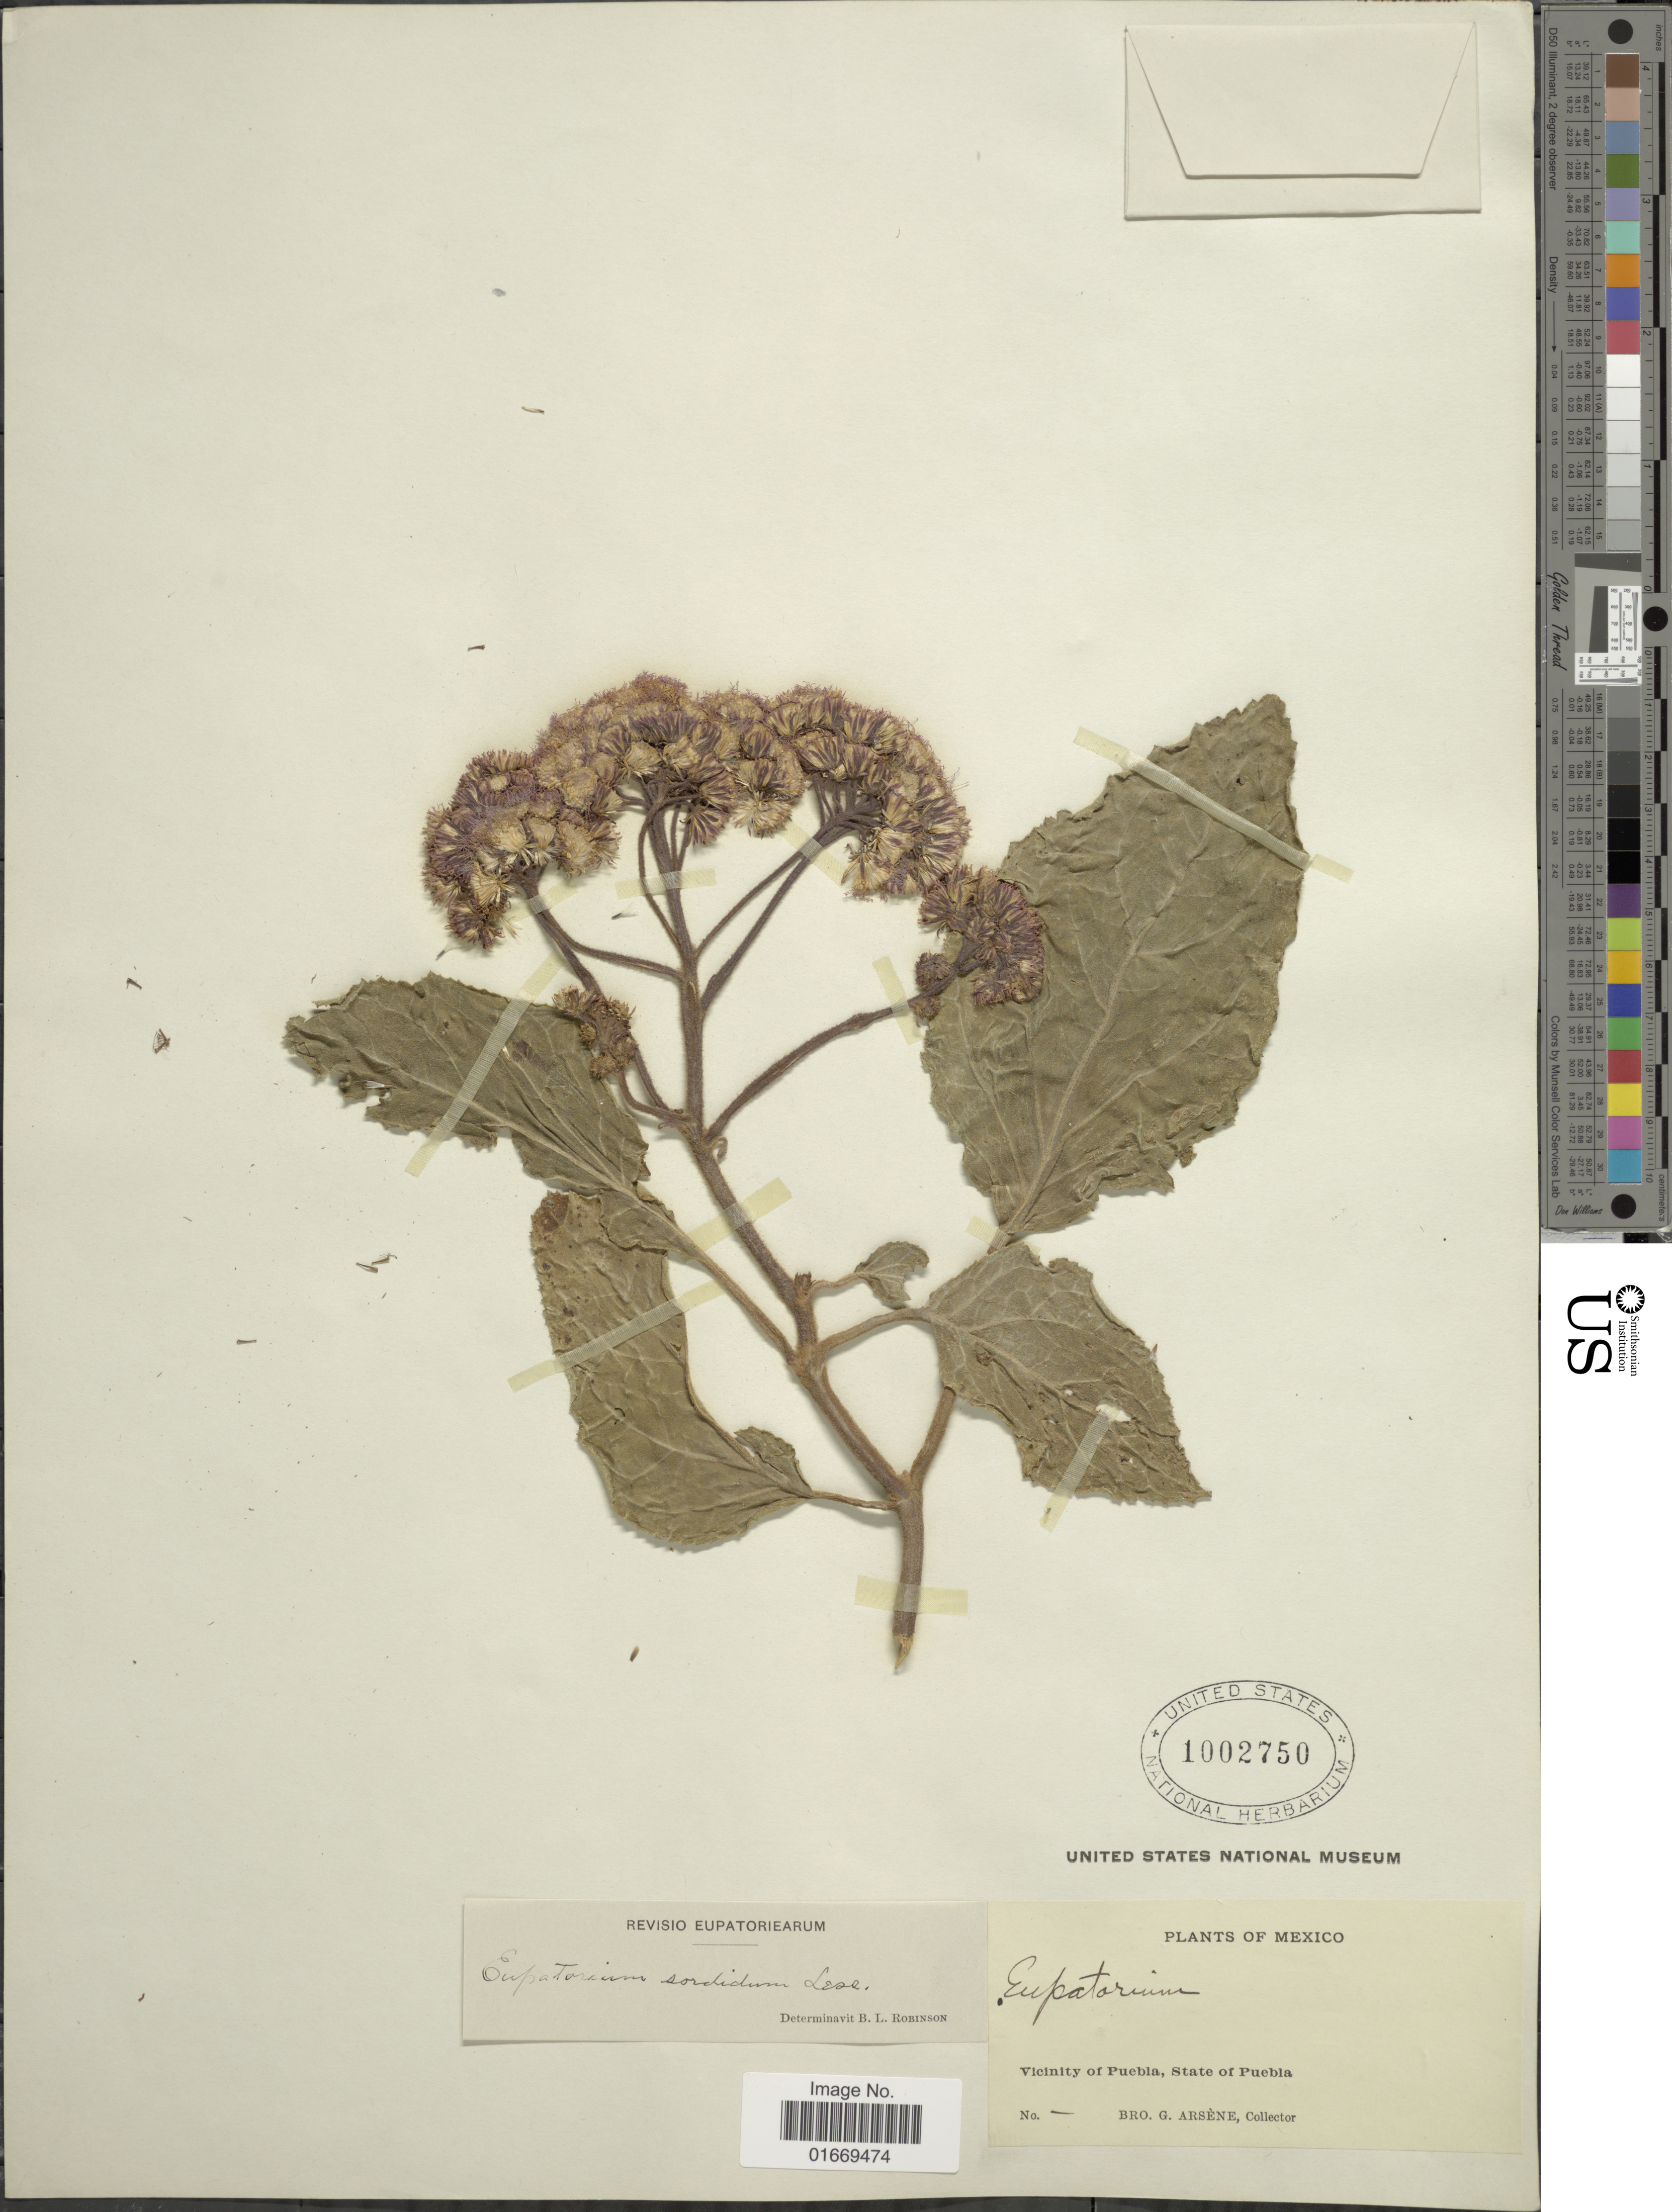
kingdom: Plantae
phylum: Tracheophyta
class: Magnoliopsida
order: Asterales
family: Asteraceae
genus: Bartlettina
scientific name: Bartlettina sordida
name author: (Less.) R.M. King & H. Rob.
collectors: Bro. G. Arsène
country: Mexico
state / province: Puebla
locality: Vicinity of Puebla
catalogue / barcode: US 1002750